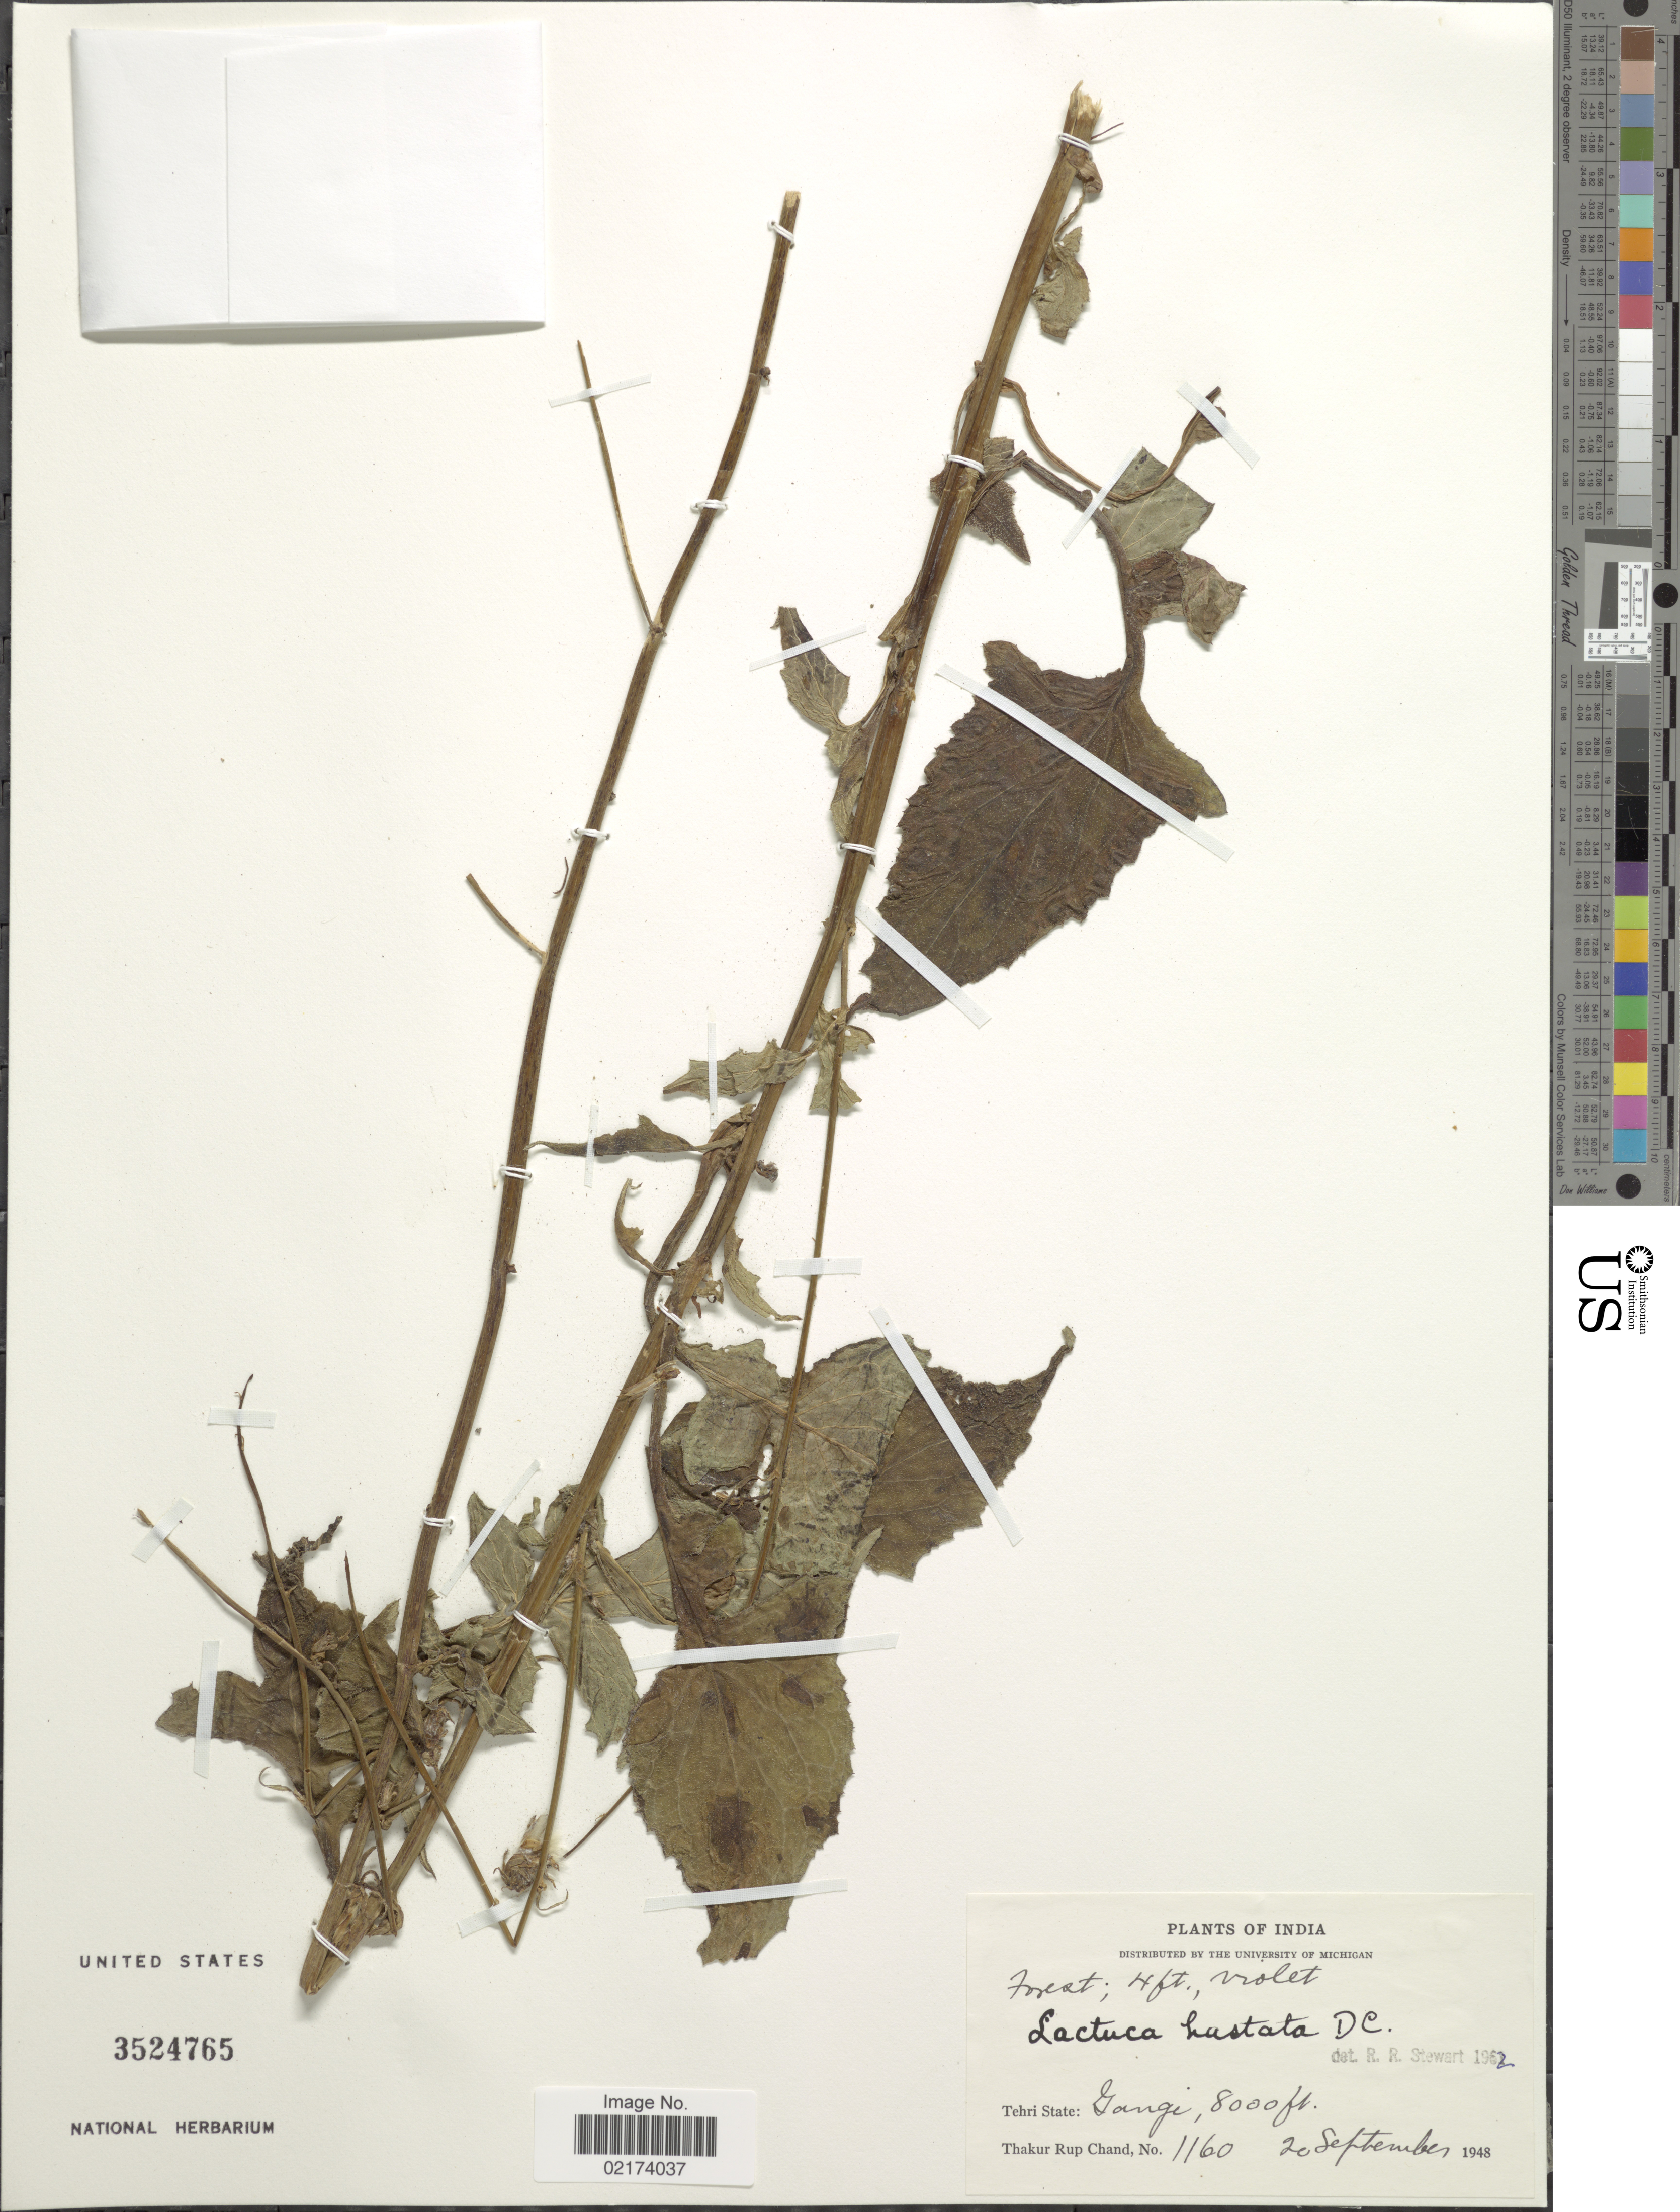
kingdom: Plantae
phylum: Tracheophyta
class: Magnoliopsida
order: Asterales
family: Asteraceae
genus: Chaetoseris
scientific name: Chaetoseris cyanea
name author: (D. Don) C. Shih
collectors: T. R. Chand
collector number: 1160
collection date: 1948-09-20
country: India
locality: Tehri State, Gangi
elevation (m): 2438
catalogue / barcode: US 3524765